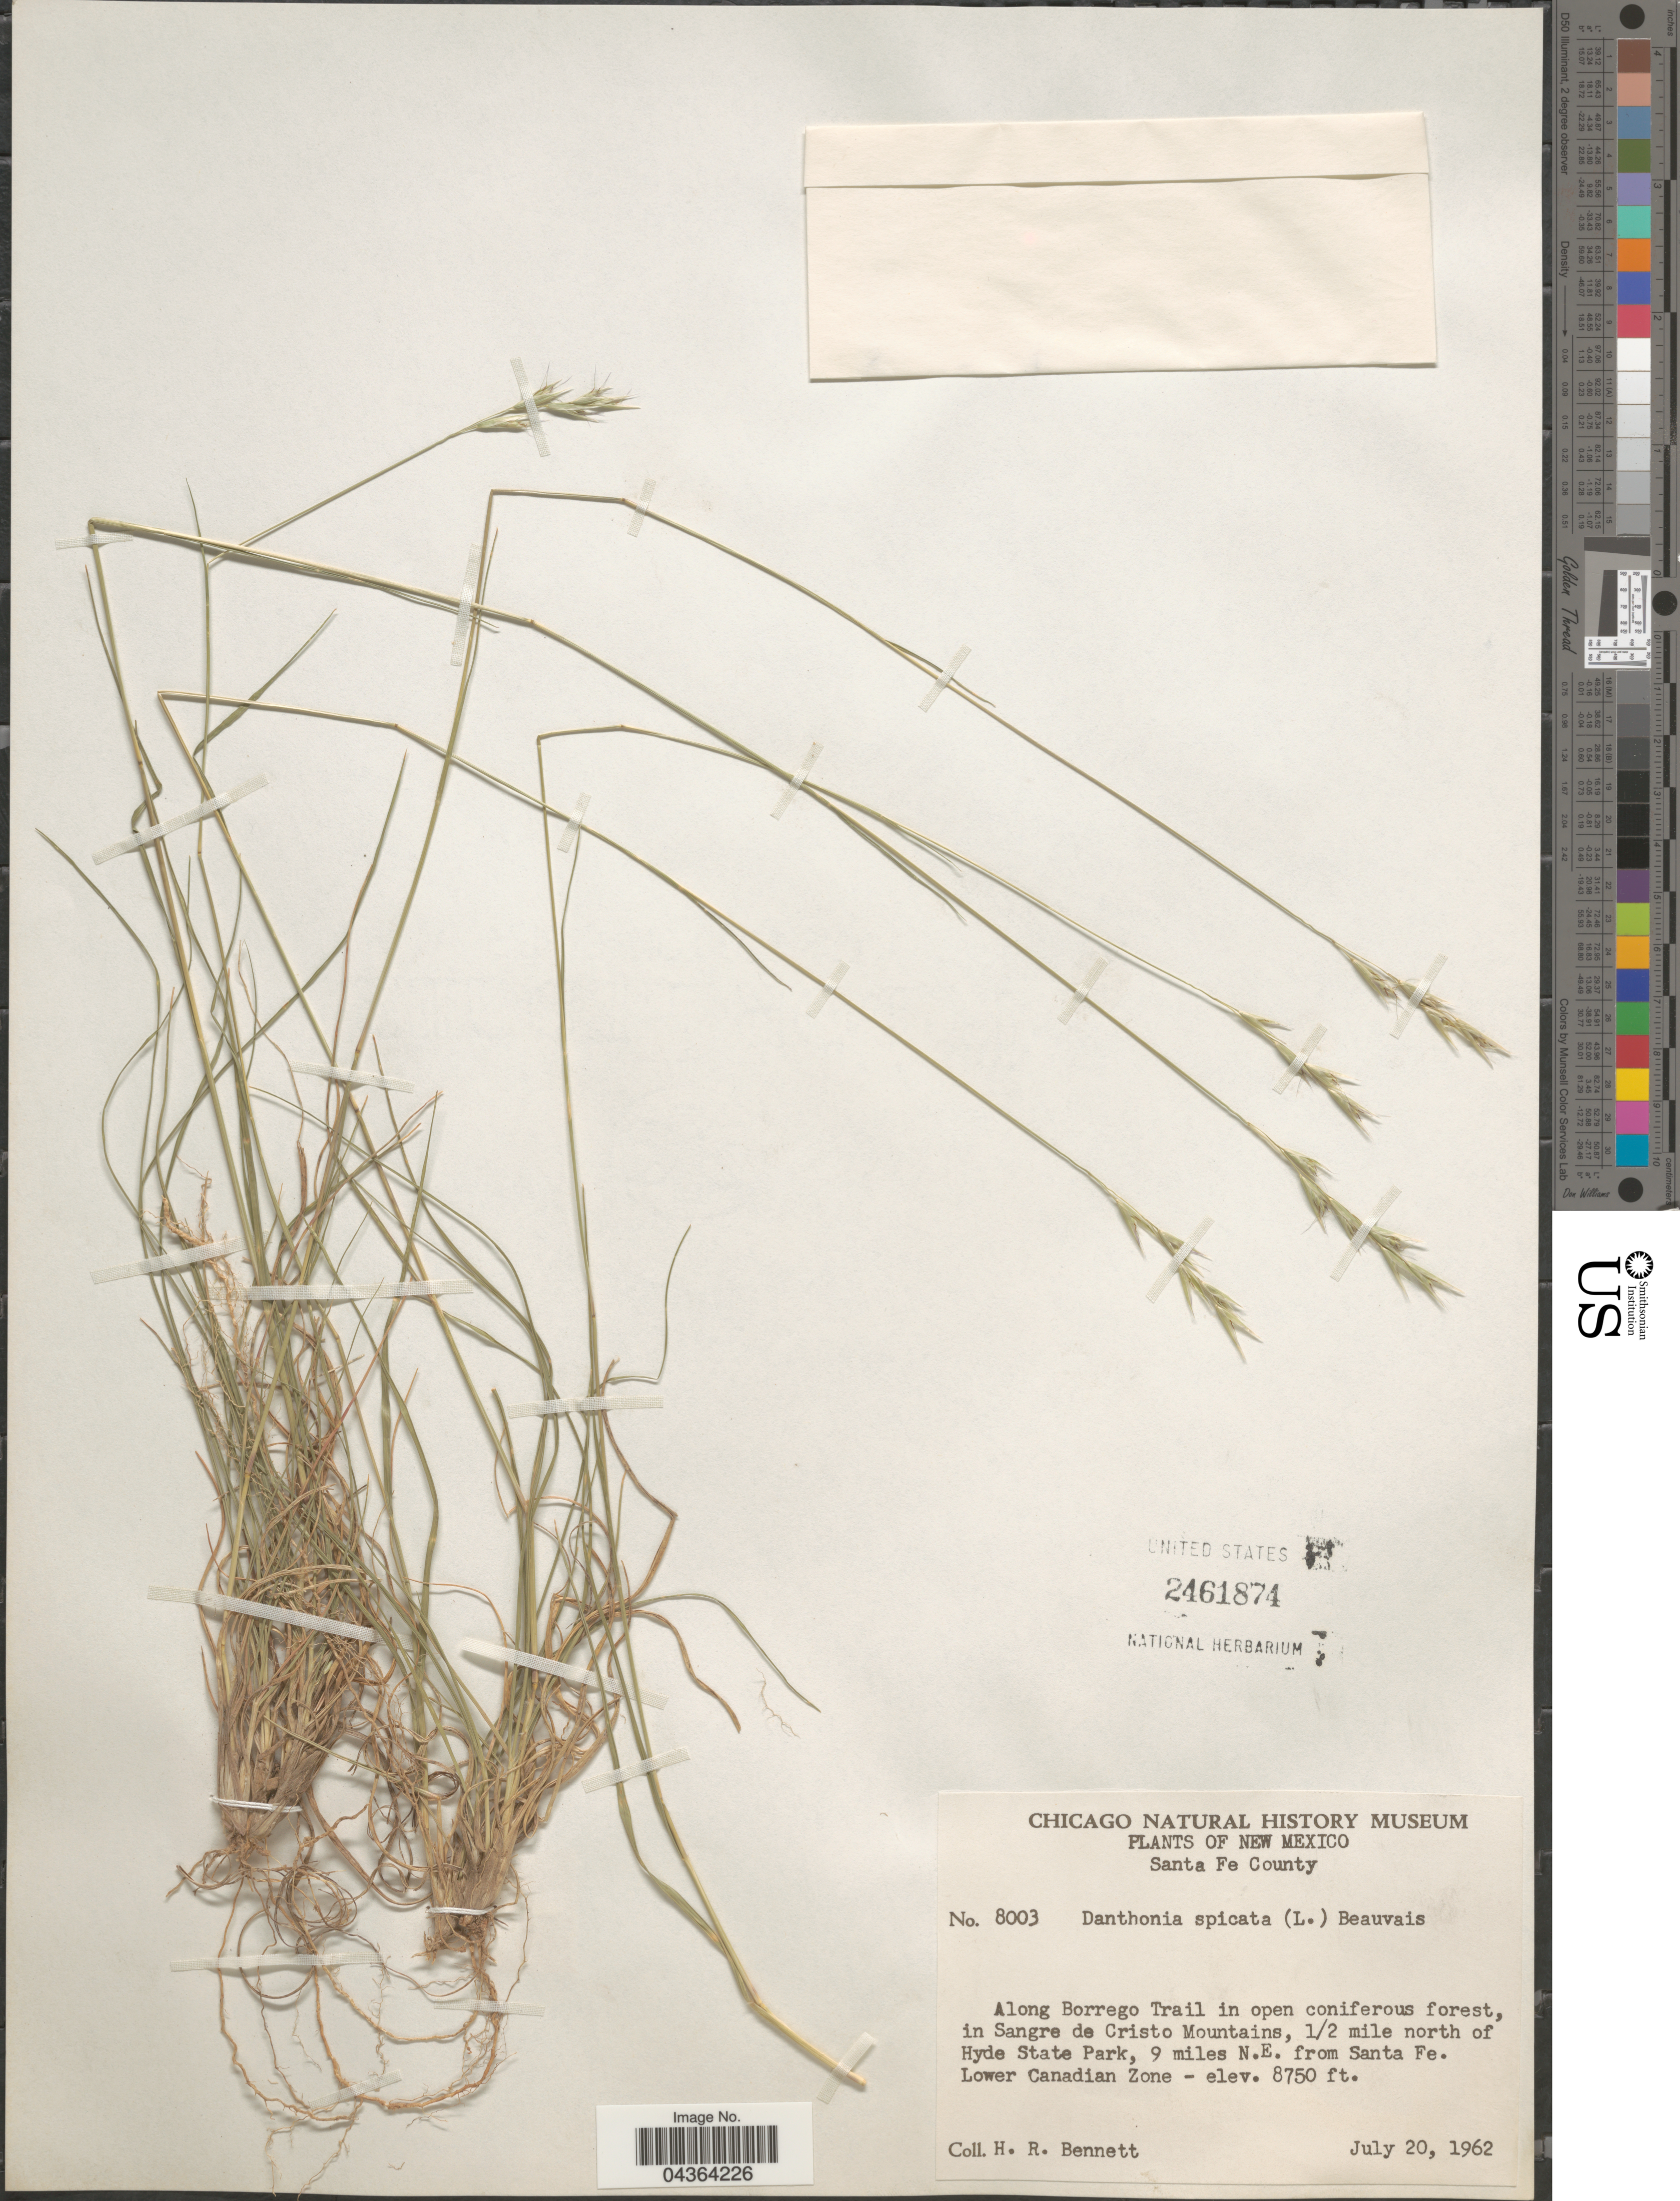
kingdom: Plantae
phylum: Tracheophyta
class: Liliopsida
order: Poales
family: Poaceae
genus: Danthonia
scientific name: Danthonia spicata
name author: (L.) P. Beauv. ex Roem. & Schult.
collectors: H. R. Bennett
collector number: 8003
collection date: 1962-07-20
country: United States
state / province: New Mexico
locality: Santa Fe County. Along Borrego Trail in open coniferous forest, in Sangre de Cristo Mountains, ½ mile north of Hyde State Park, 9 miles N.E. from Santa Fe. Lower Canadian Zone.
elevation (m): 2667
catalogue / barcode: US 2461874